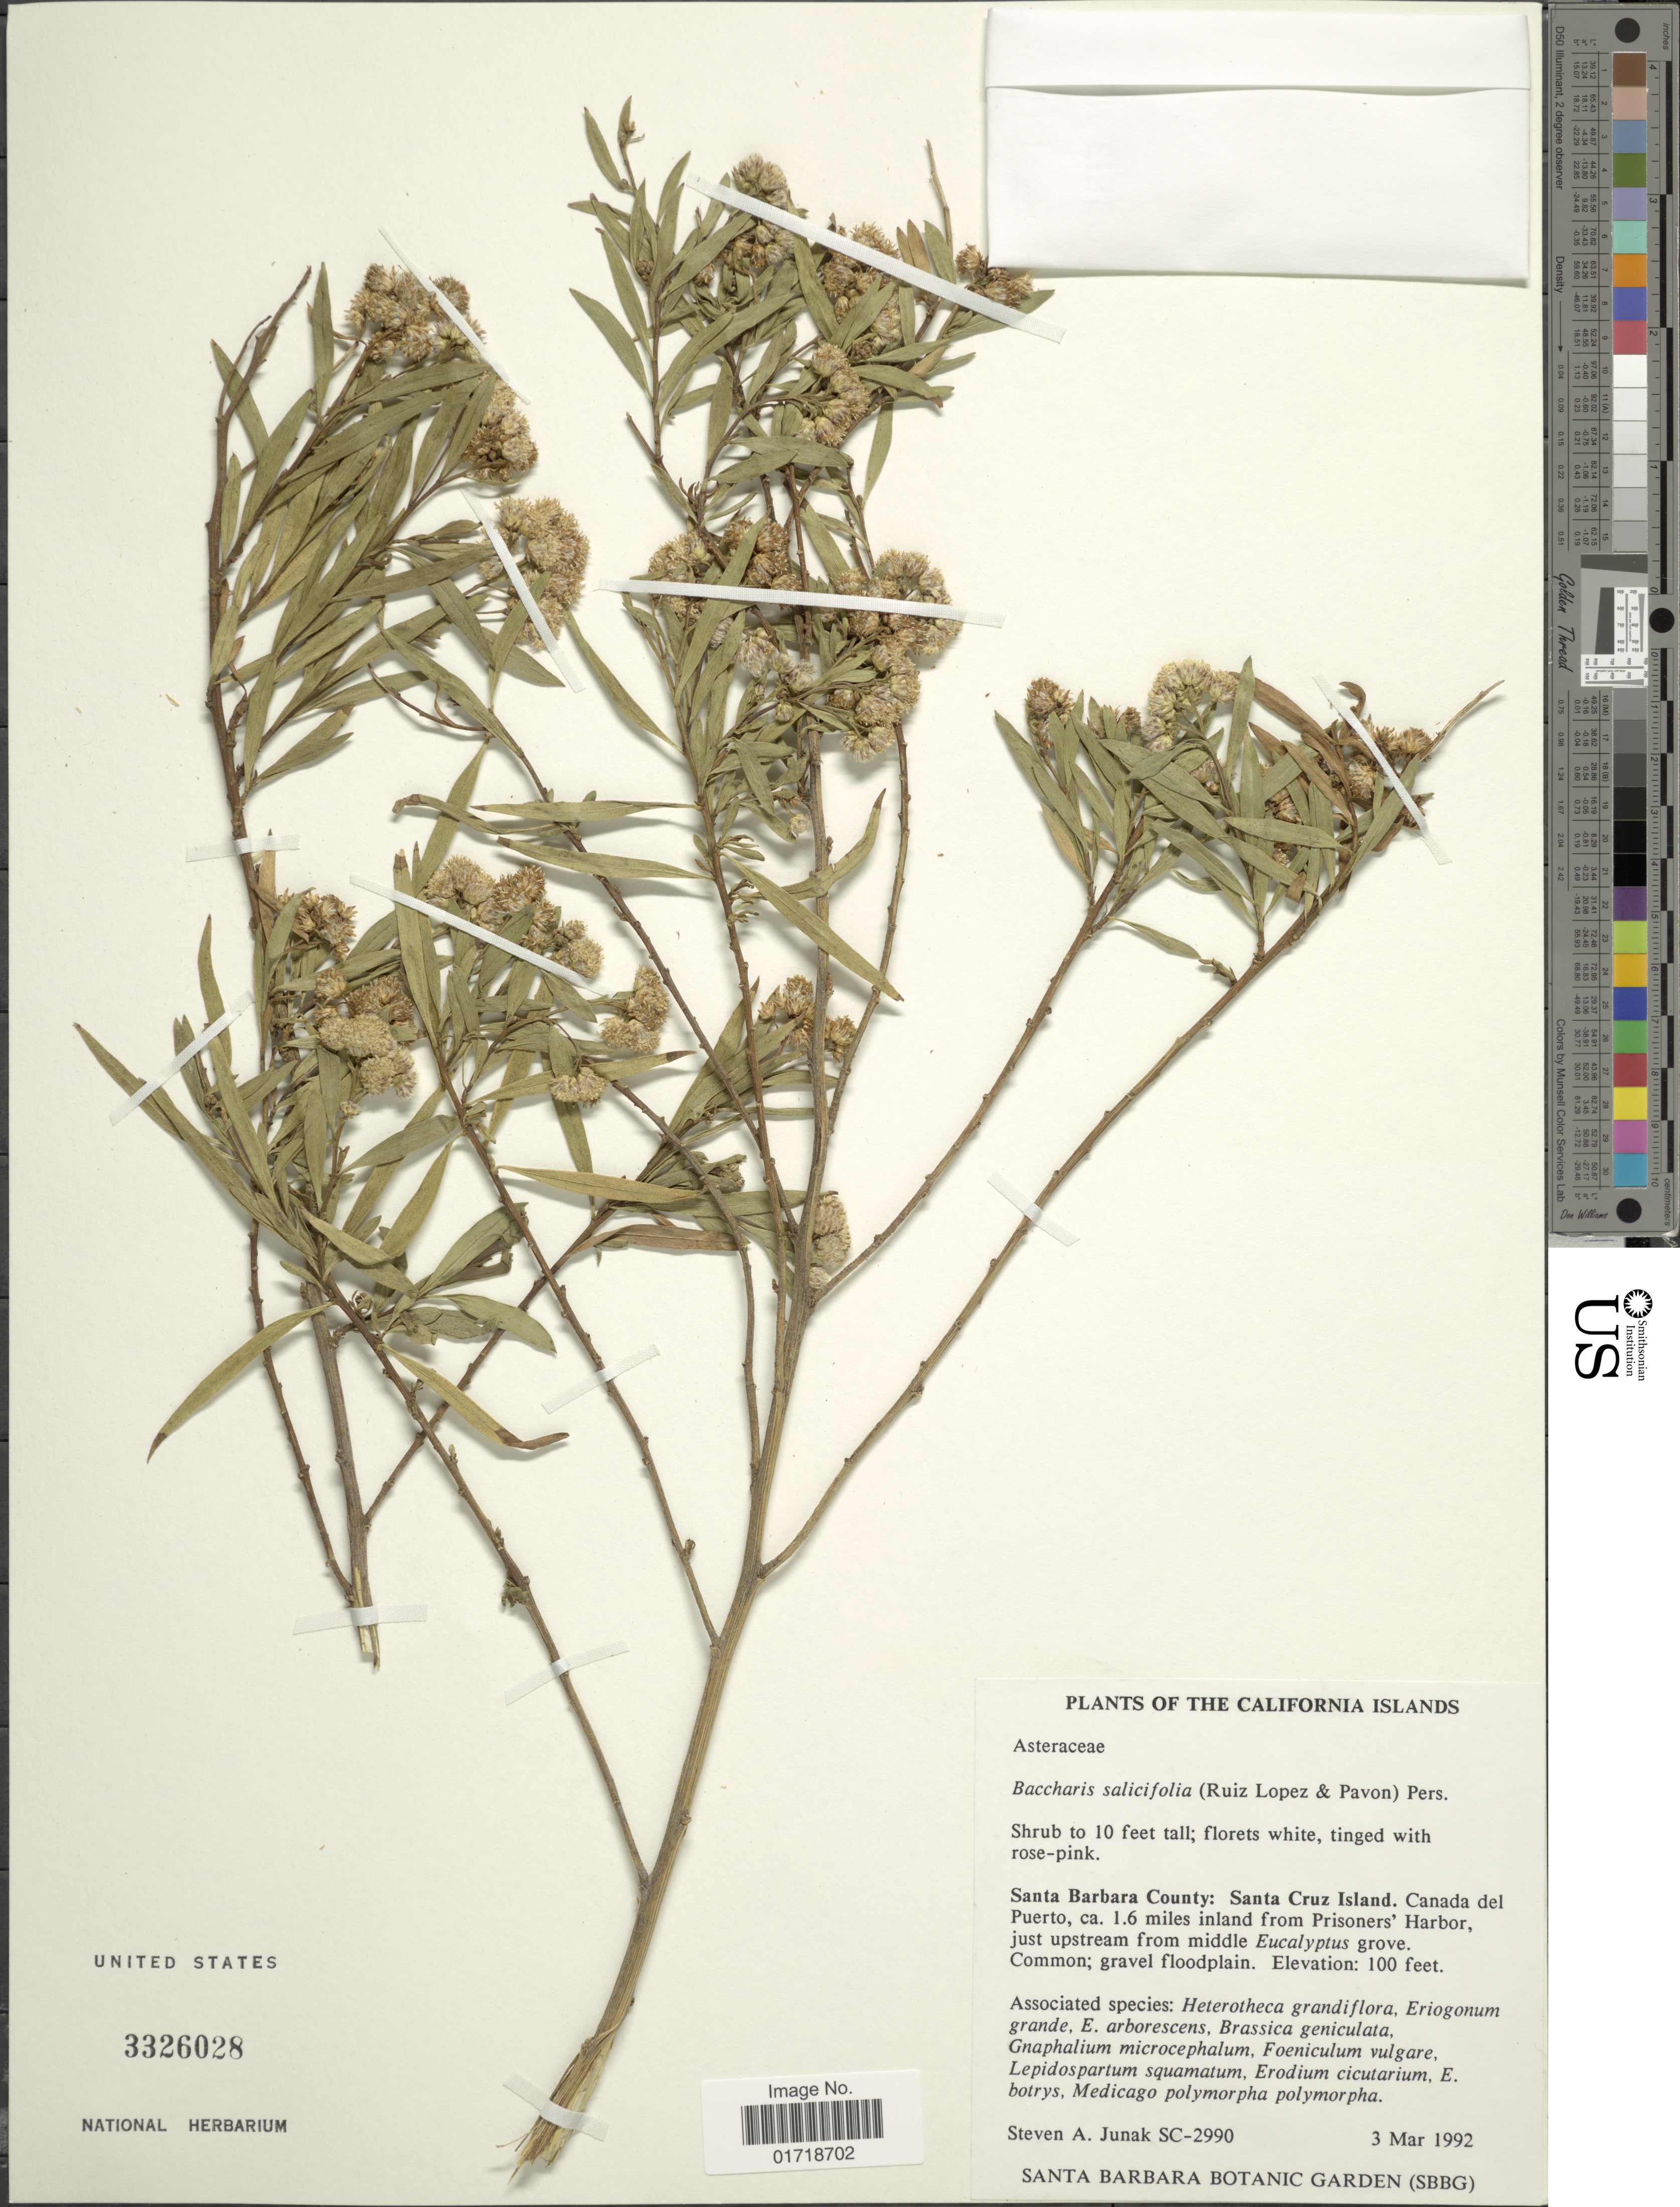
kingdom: Plantae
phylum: Tracheophyta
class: Magnoliopsida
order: Asterales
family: Asteraceae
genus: Baccharis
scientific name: Baccharis glutinosa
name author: Pers.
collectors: S. Junak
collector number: SC - 2990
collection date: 1992-03-03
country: United States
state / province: California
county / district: Santa Barbara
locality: Santa Barbara County, Santa Cruz Island, Canada del puertp, ca 1.6 miles inland from Prisoners Harbor.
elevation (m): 30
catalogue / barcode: US 3326028